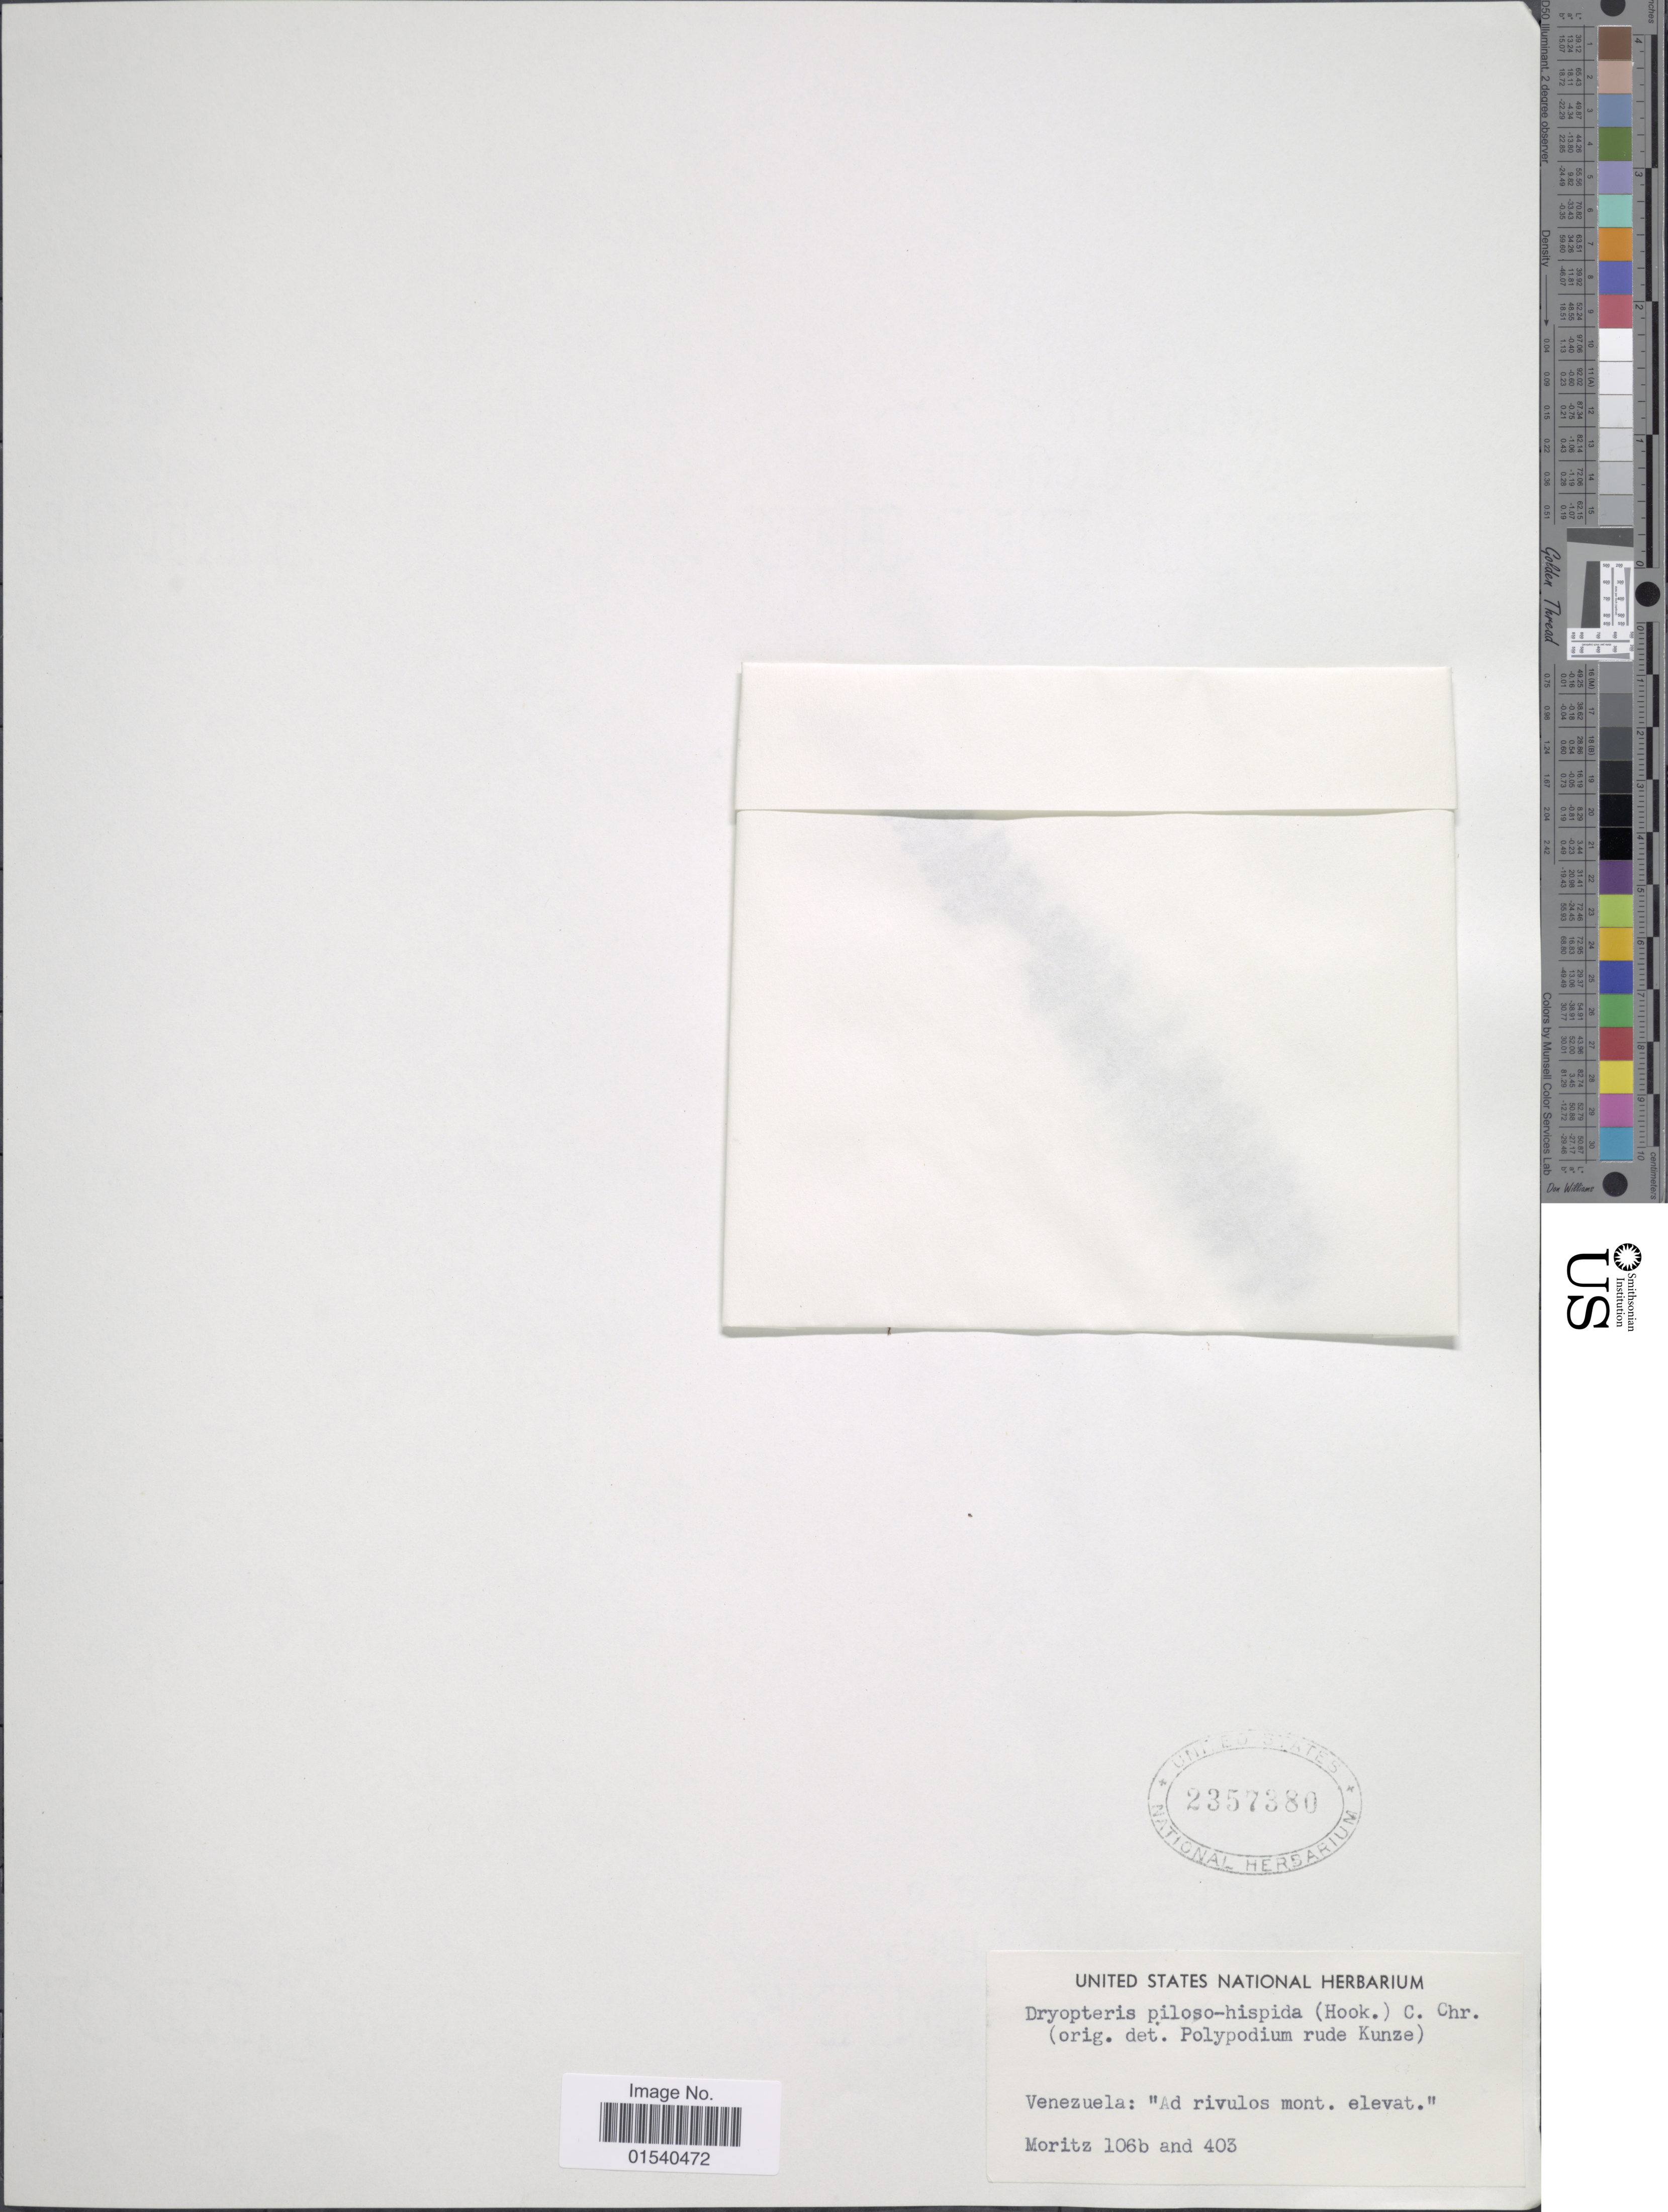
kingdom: Plantae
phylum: Tracheophyta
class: Polypodiopsida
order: Polypodiales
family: Thelypteridaceae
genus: Amauropelta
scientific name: Amauropelta pilosohispida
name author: (Hook.) A.R. Sm.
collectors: Moritz, --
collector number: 106b/403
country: Venezuela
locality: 'Ad rivulos mont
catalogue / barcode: US 2357380